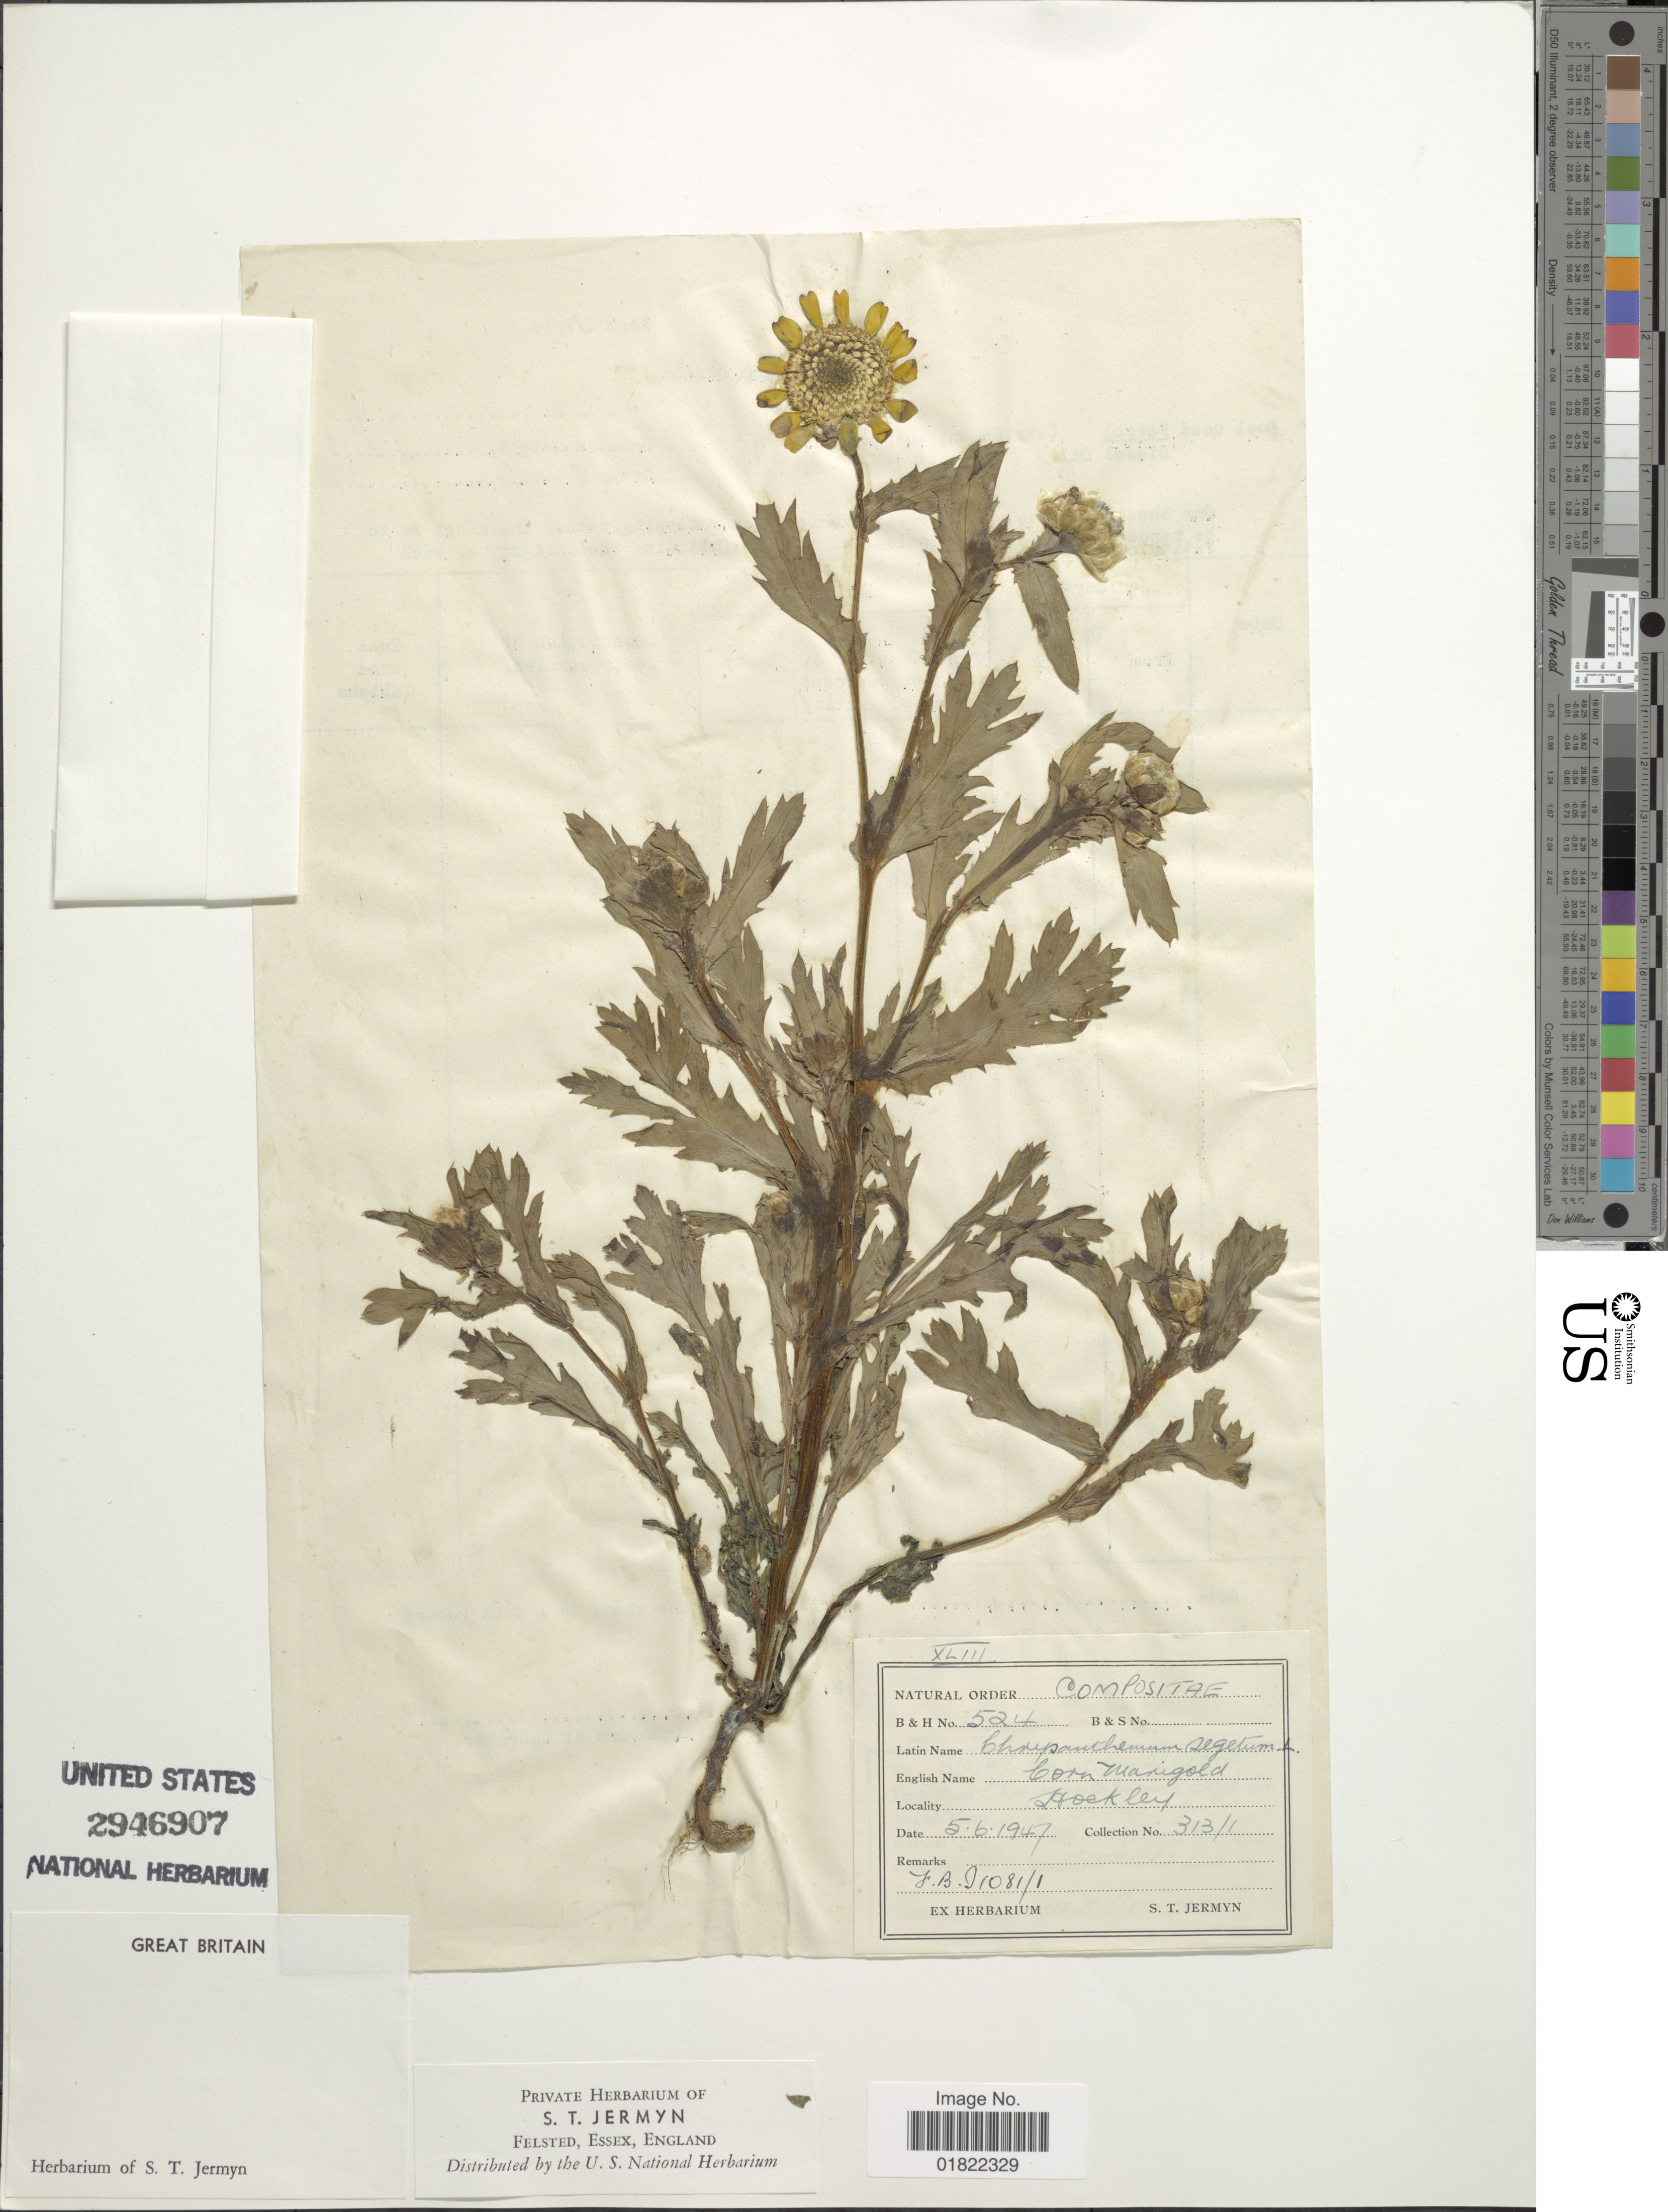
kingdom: Plantae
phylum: Tracheophyta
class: Magnoliopsida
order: Asterales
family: Asteraceae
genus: Chrysanthemum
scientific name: Chrysanthemum segetum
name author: L.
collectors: S. Jermyn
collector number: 524/ 313/1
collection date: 1947-06-05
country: United Kingdom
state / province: England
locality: Great Britain, Hockley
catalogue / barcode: US 2946907